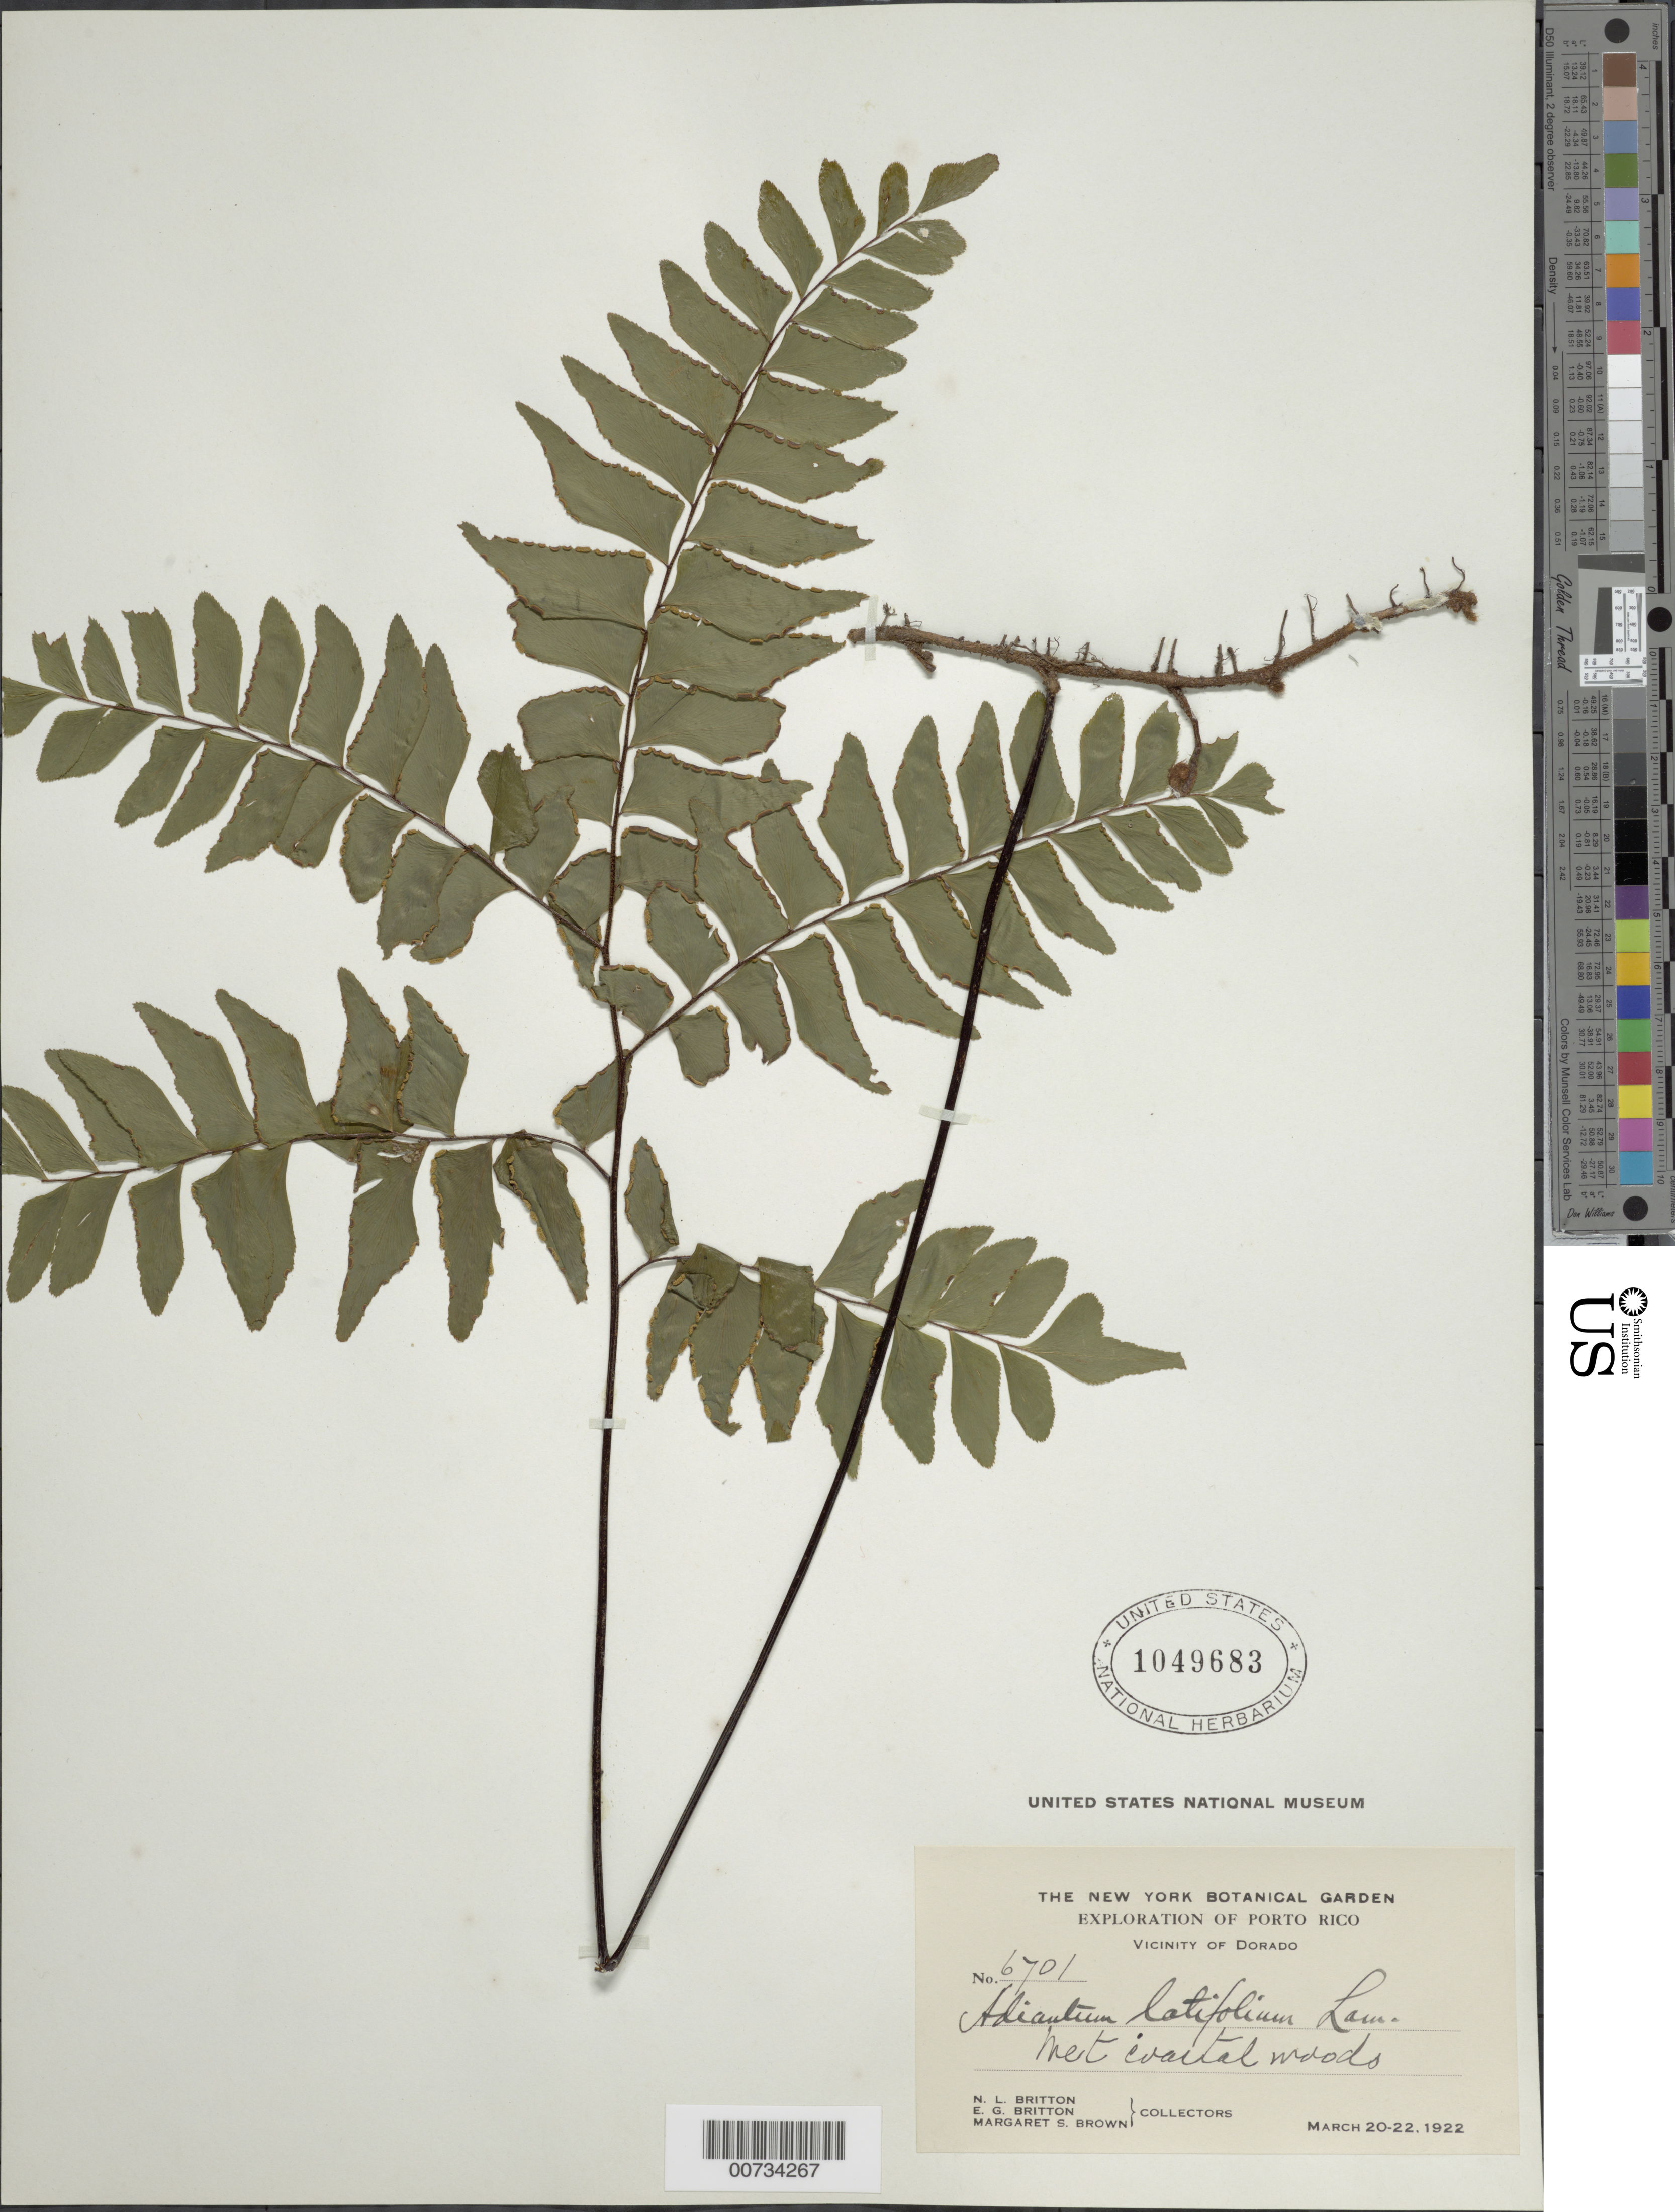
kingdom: Plantae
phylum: Tracheophyta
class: Polypodiopsida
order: Polypodiales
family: Pteridaceae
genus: Adiantum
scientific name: Adiantum latifolium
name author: Lam.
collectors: N. Britton, E. G. Britton & M. S. Brown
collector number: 6701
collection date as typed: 20 Mar 1922 to 22 Mar 1922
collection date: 1922-03-20/1922-03-22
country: Puerto Rico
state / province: Dorado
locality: Dorado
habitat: Wet coastal woods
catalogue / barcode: US 1049683